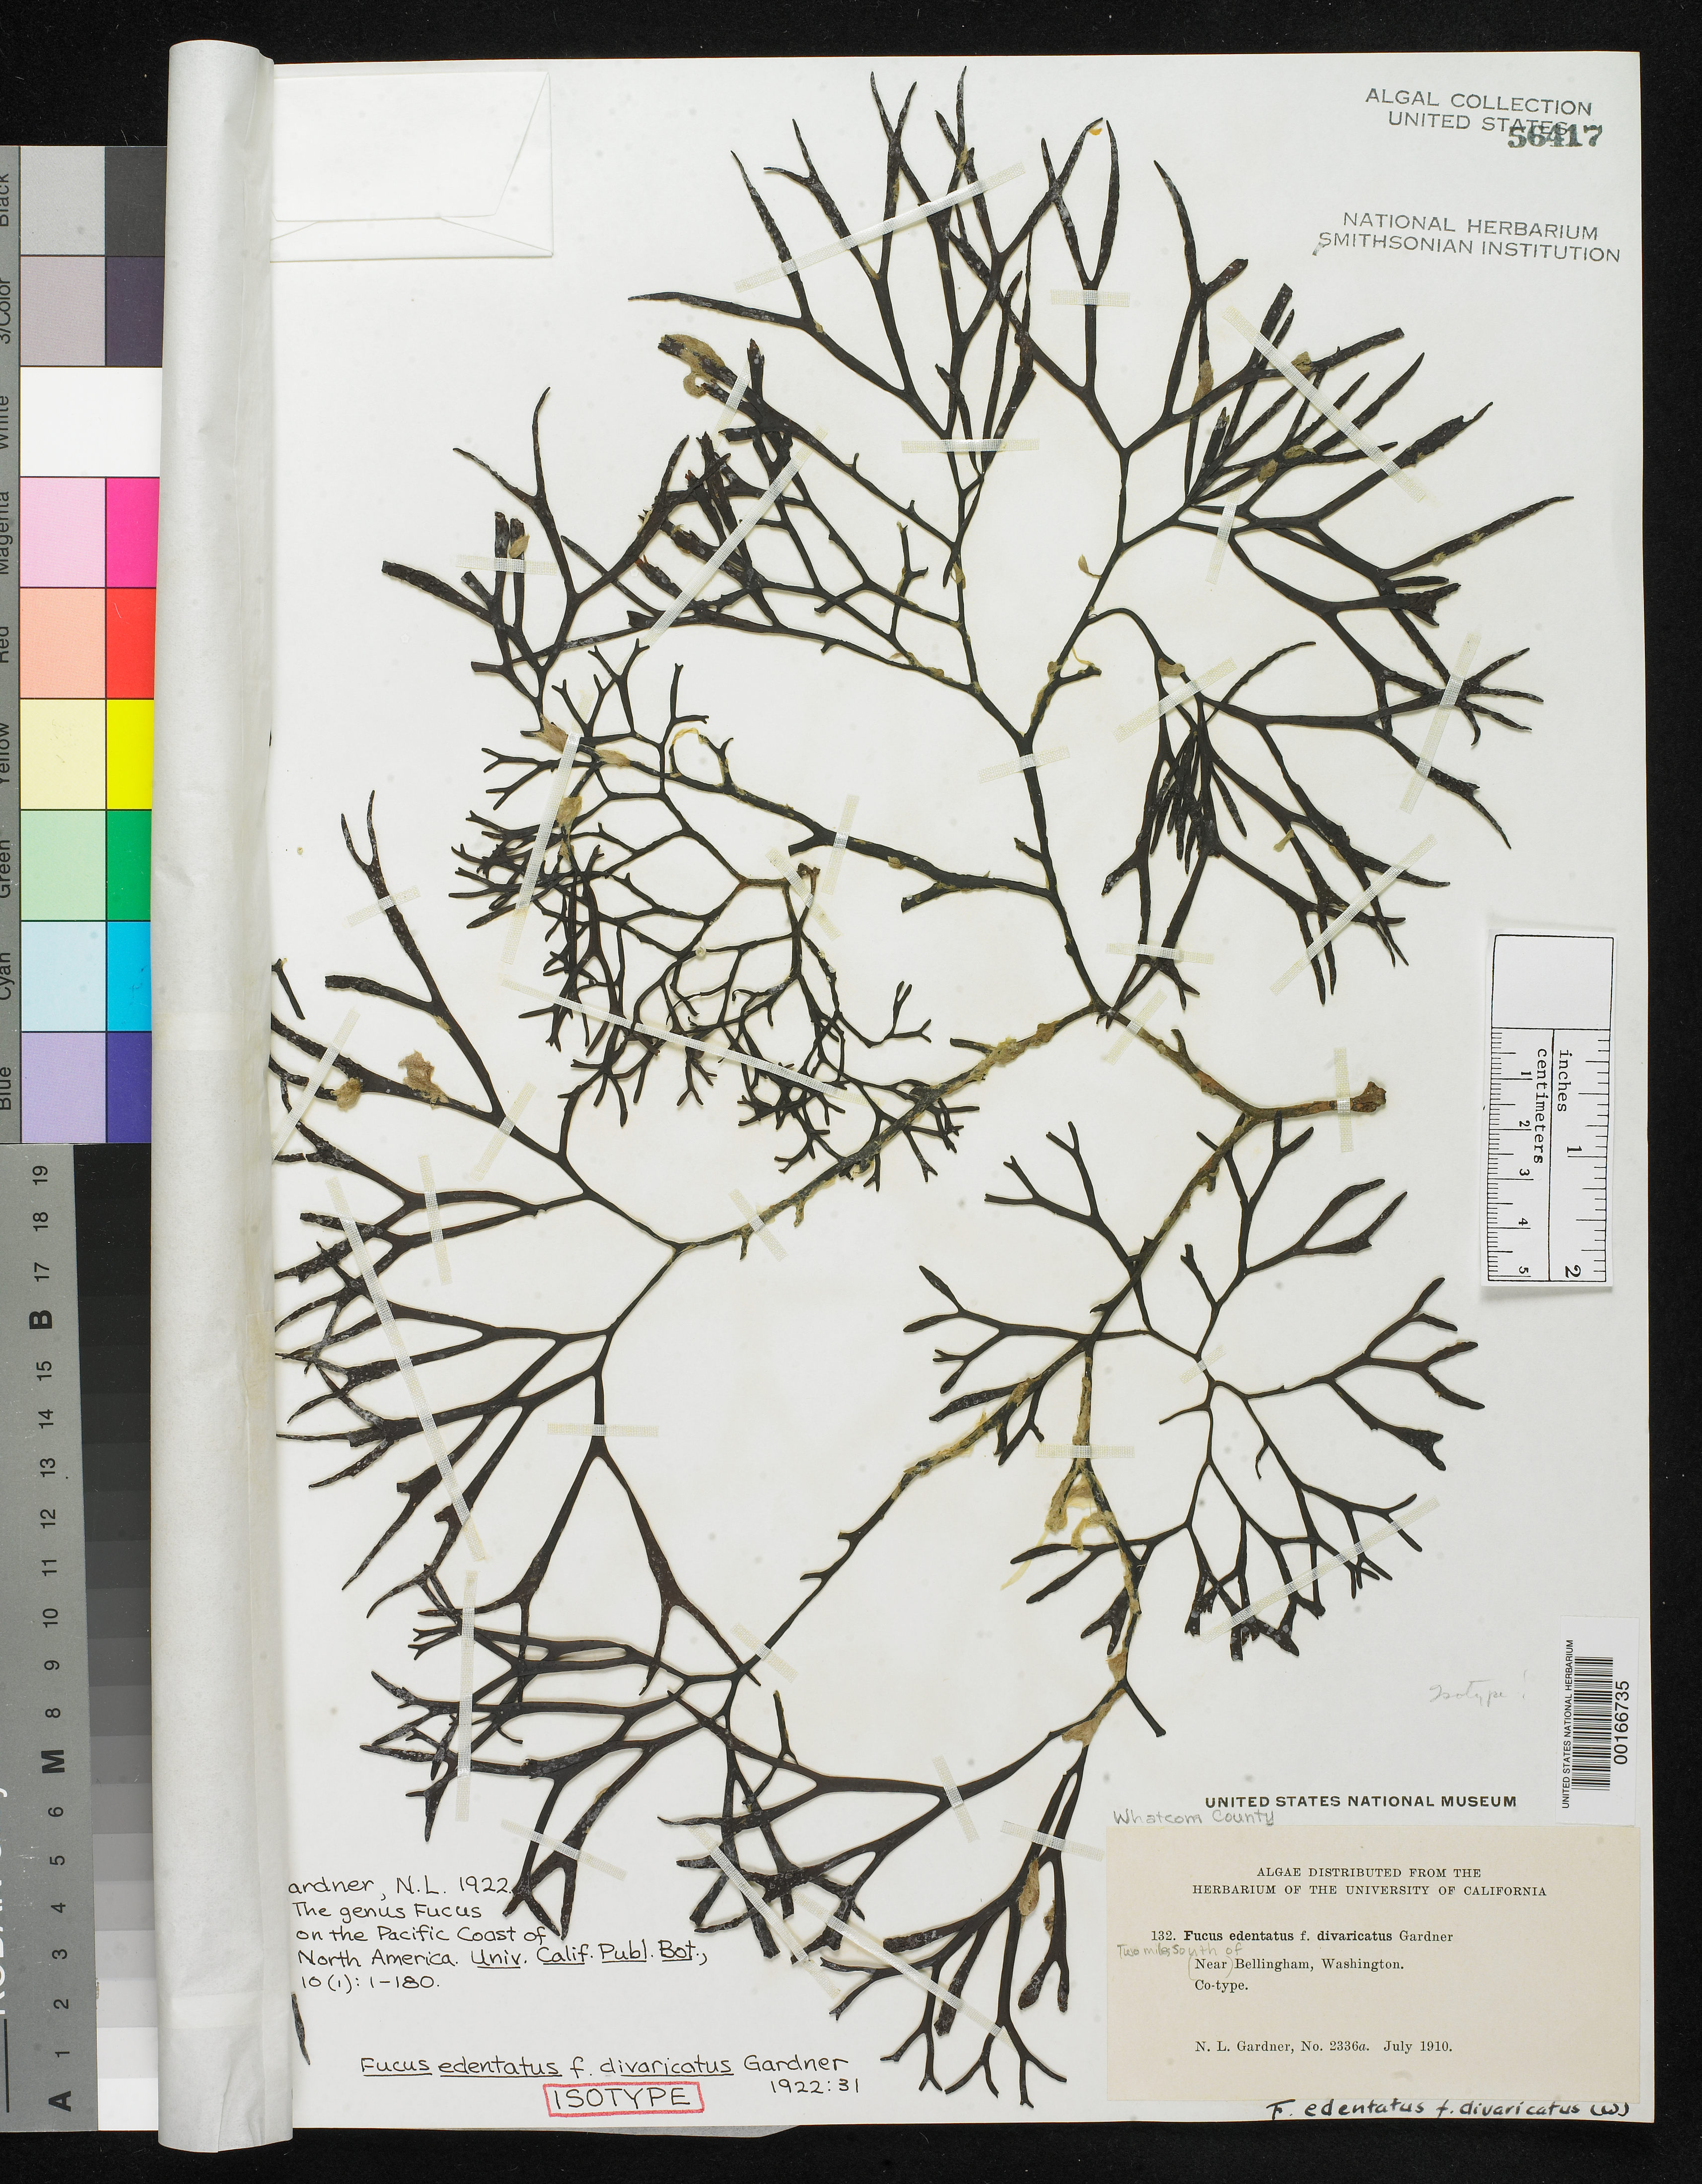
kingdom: Chromista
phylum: Ochrophyta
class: Phaeophyceae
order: Fucales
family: Fucaceae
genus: Fucus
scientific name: Fucus edentatus f. divaricatus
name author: N.L. Gardner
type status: Isotype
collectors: N. Gardner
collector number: NLG 2336A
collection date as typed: Jul 1910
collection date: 1910-07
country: United States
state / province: Washington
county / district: Whatcom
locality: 2 miles south of Bellingham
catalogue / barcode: US 56417